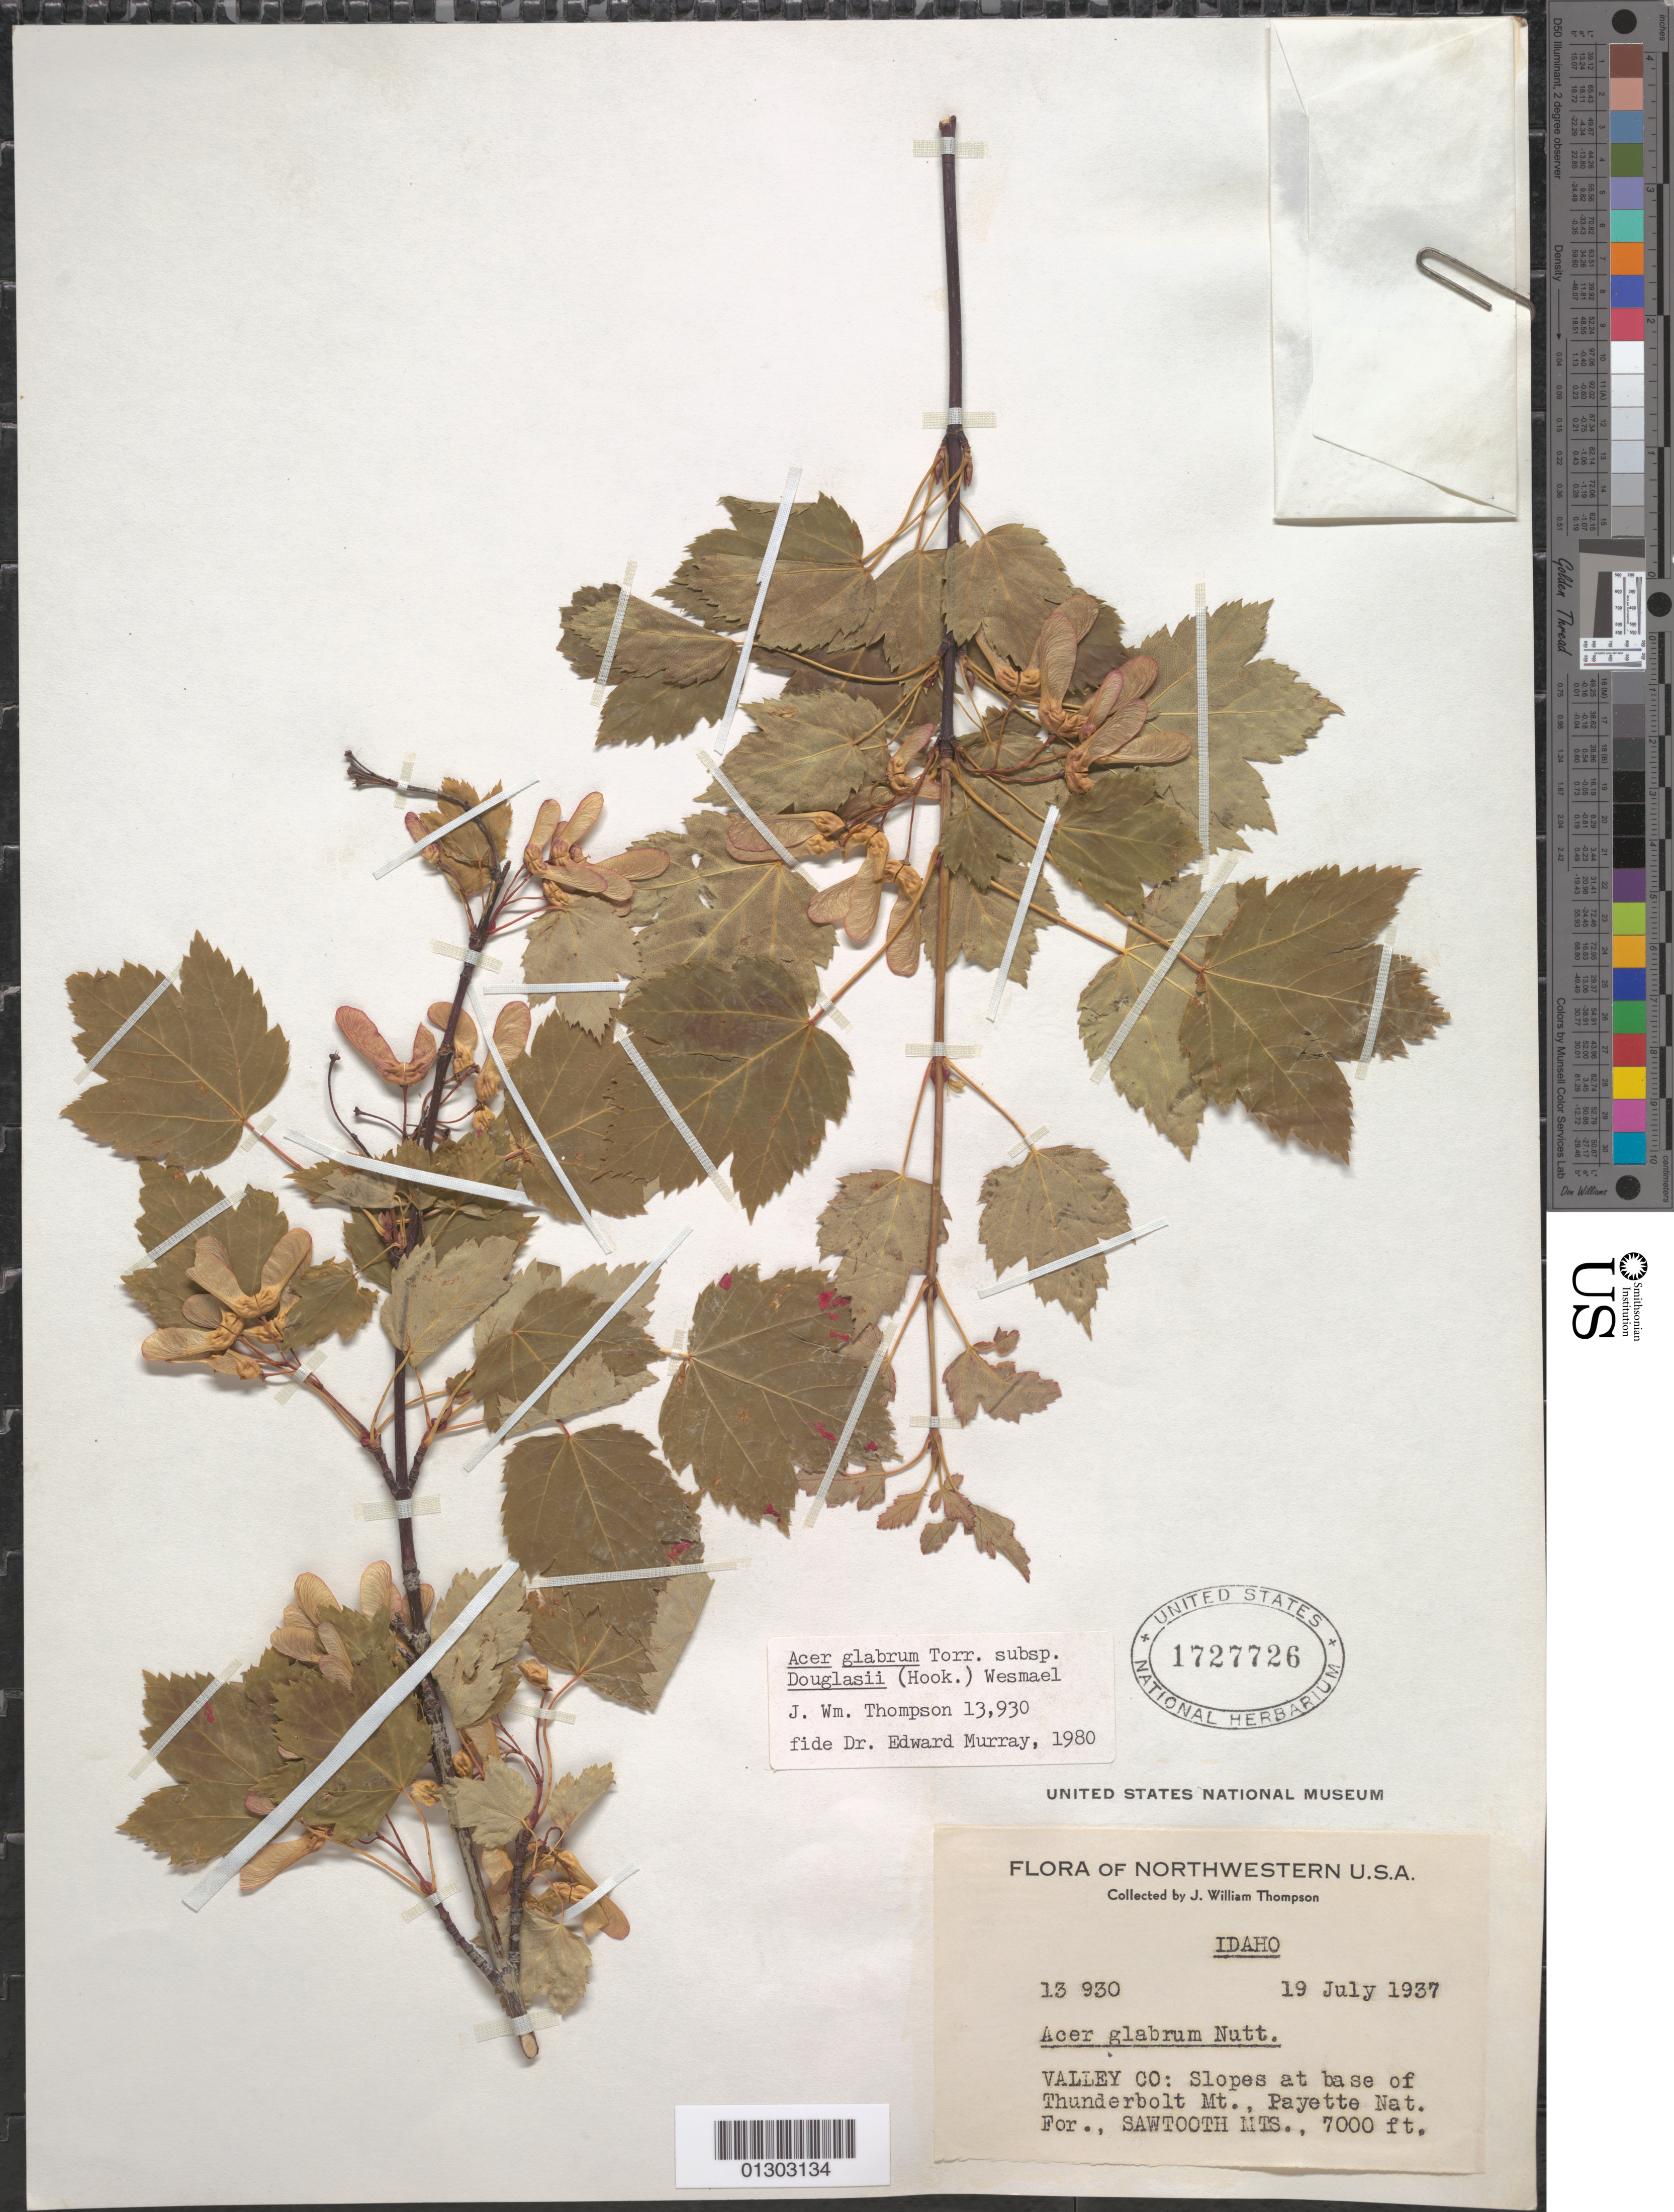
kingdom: Plantae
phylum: Tracheophyta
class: Magnoliopsida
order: Sapindales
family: Sapindaceae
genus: Acer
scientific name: Acer glabrum var. douglasii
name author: (Hook.) Dippel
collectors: J. W. Thompson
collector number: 13930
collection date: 1937-07-19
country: United States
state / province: Idaho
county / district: Valley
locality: Valley County, Sawtooth Mts., slopes at base of Thunderbolt Mt., Payette Nat. For.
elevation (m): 2134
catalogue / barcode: US 1727726